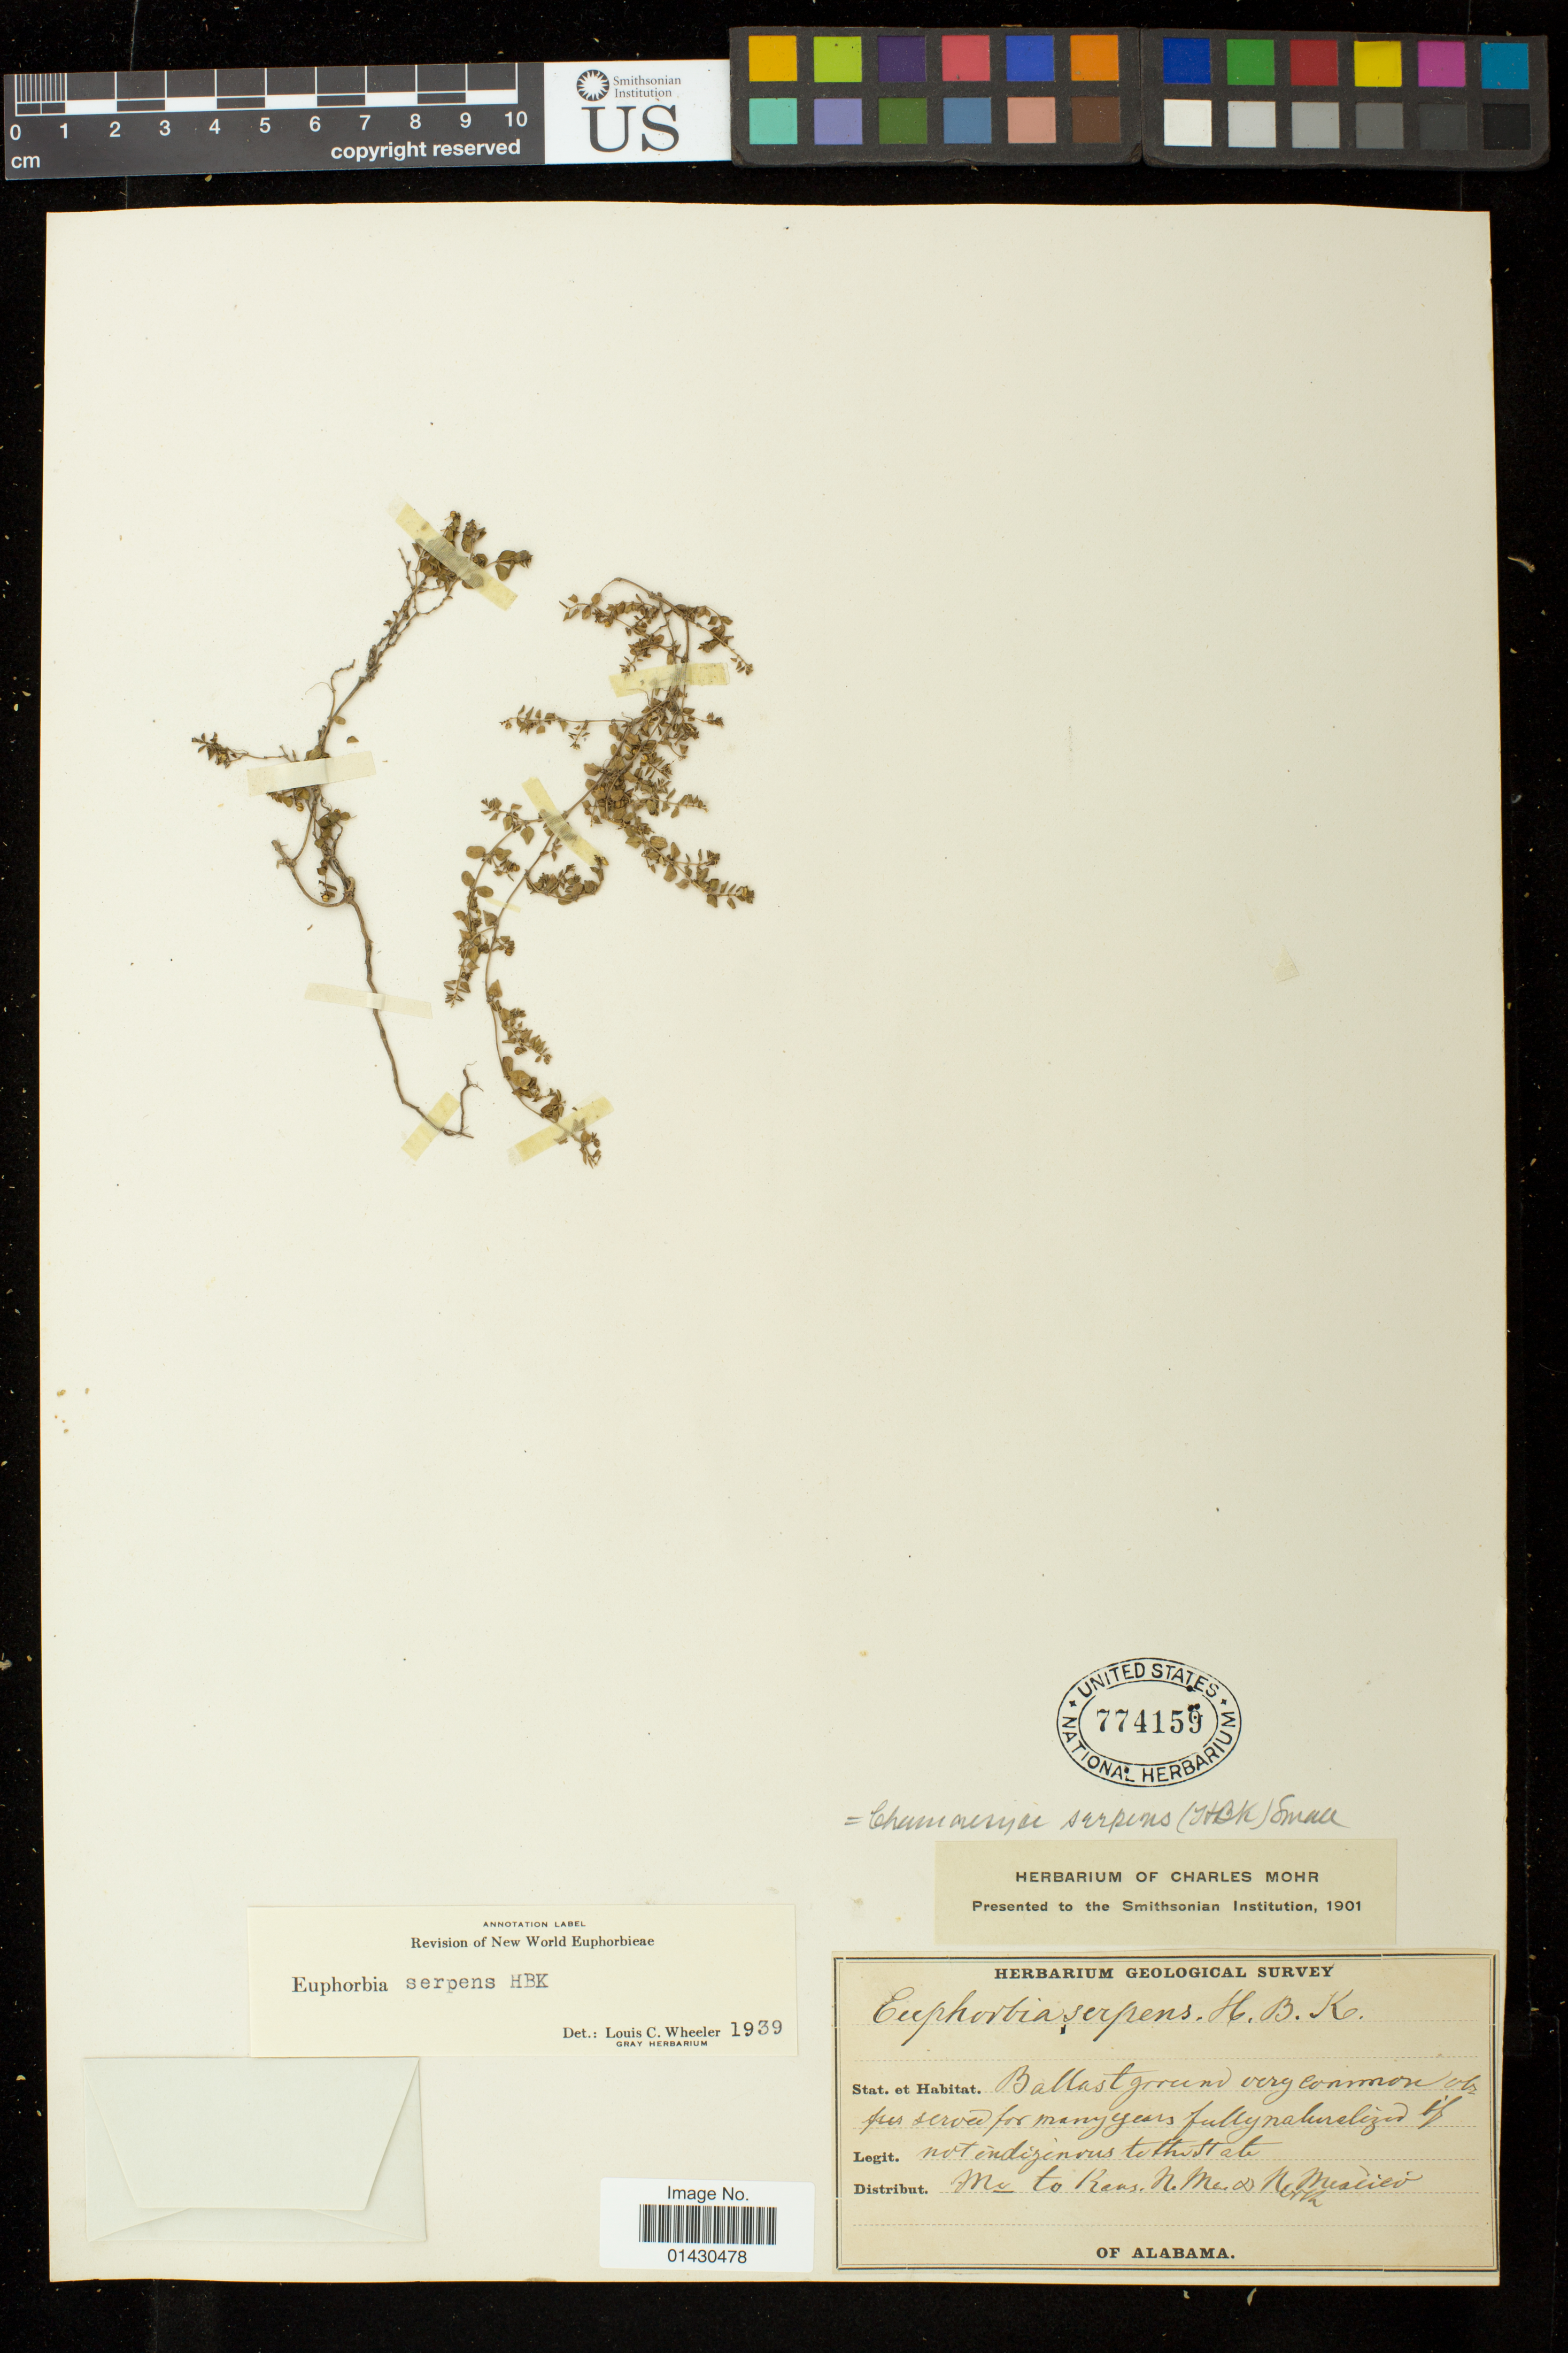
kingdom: Plantae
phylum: Tracheophyta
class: Magnoliopsida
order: Malpighiales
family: Euphorbiaceae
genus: Euphorbia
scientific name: Euphorbia serpens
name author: Kunth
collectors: Mohr, C. T. (herbarium)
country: United States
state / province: Alabama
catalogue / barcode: US 774159